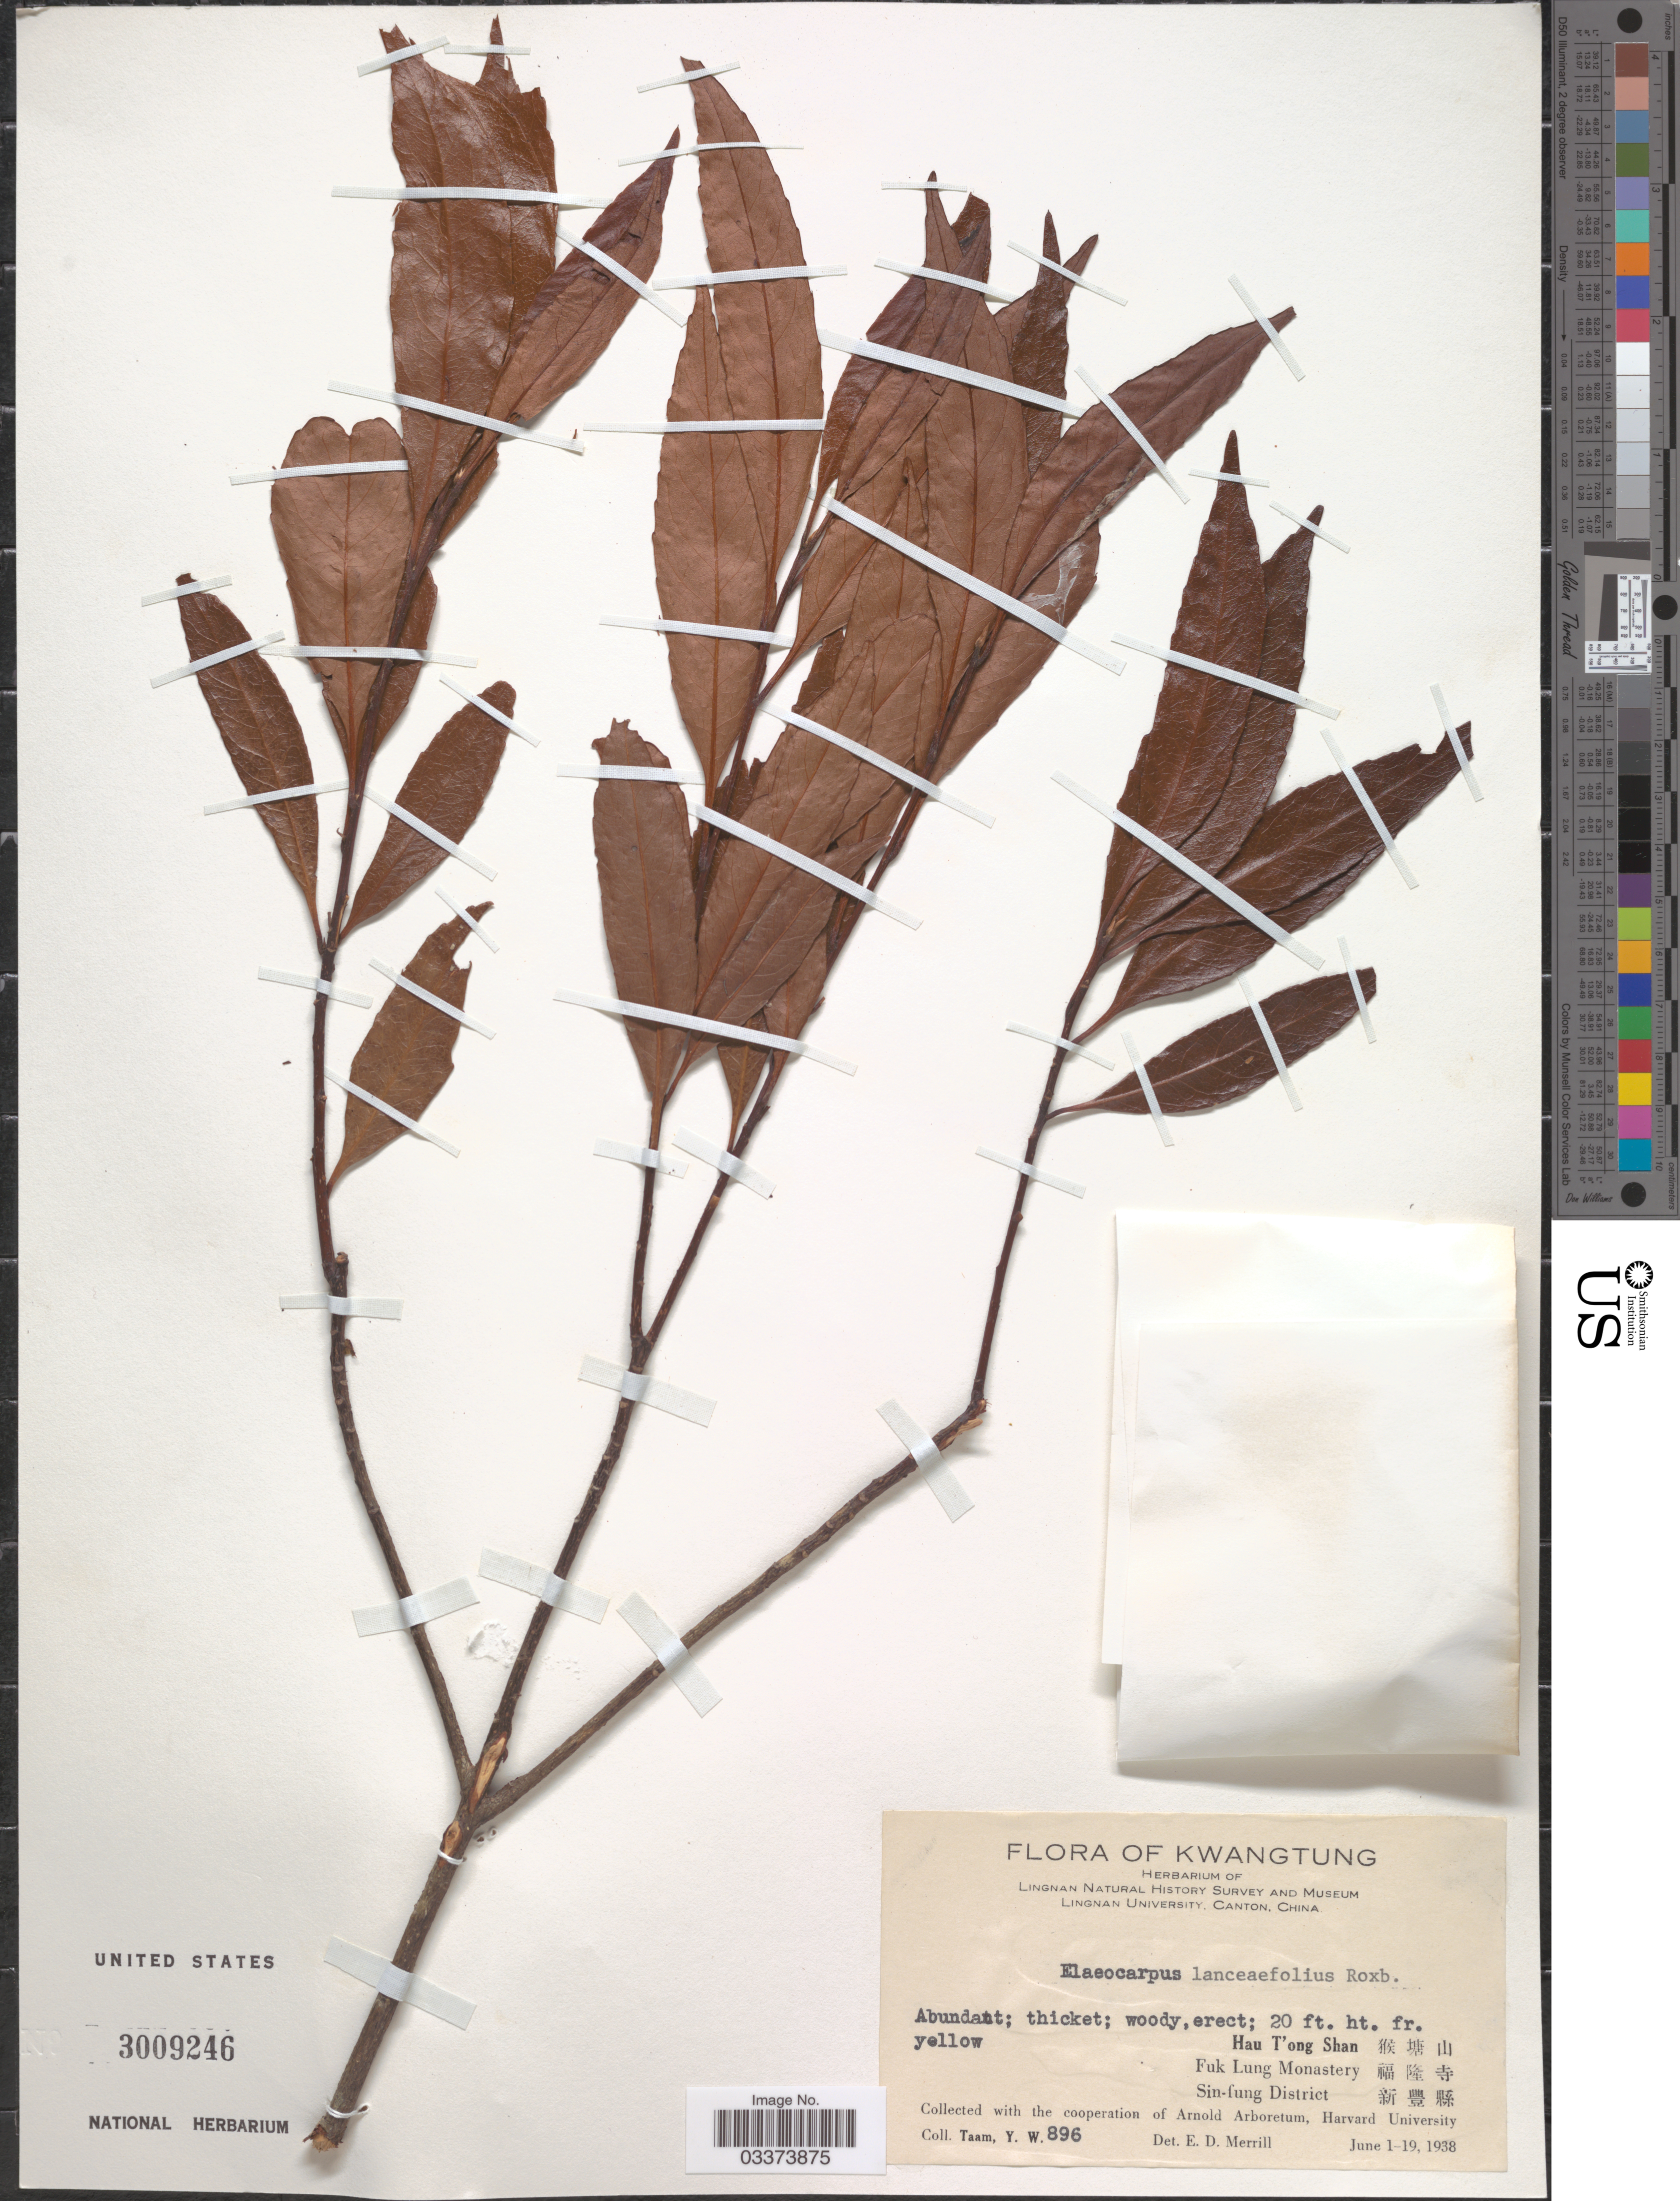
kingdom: Plantae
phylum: Tracheophyta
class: Magnoliopsida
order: Oxalidales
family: Elaeocarpaceae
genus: Elaeocarpus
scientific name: Elaeocarpus lanceifolius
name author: Roxb.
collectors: Y. W. Taam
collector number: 896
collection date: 1938-06-01/1938-06-19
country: China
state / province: Guangdong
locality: Kwangtung, Hau T'ong Shan X, Fuk Lung Monastery X, Sin-fung District X.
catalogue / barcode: US 3009246